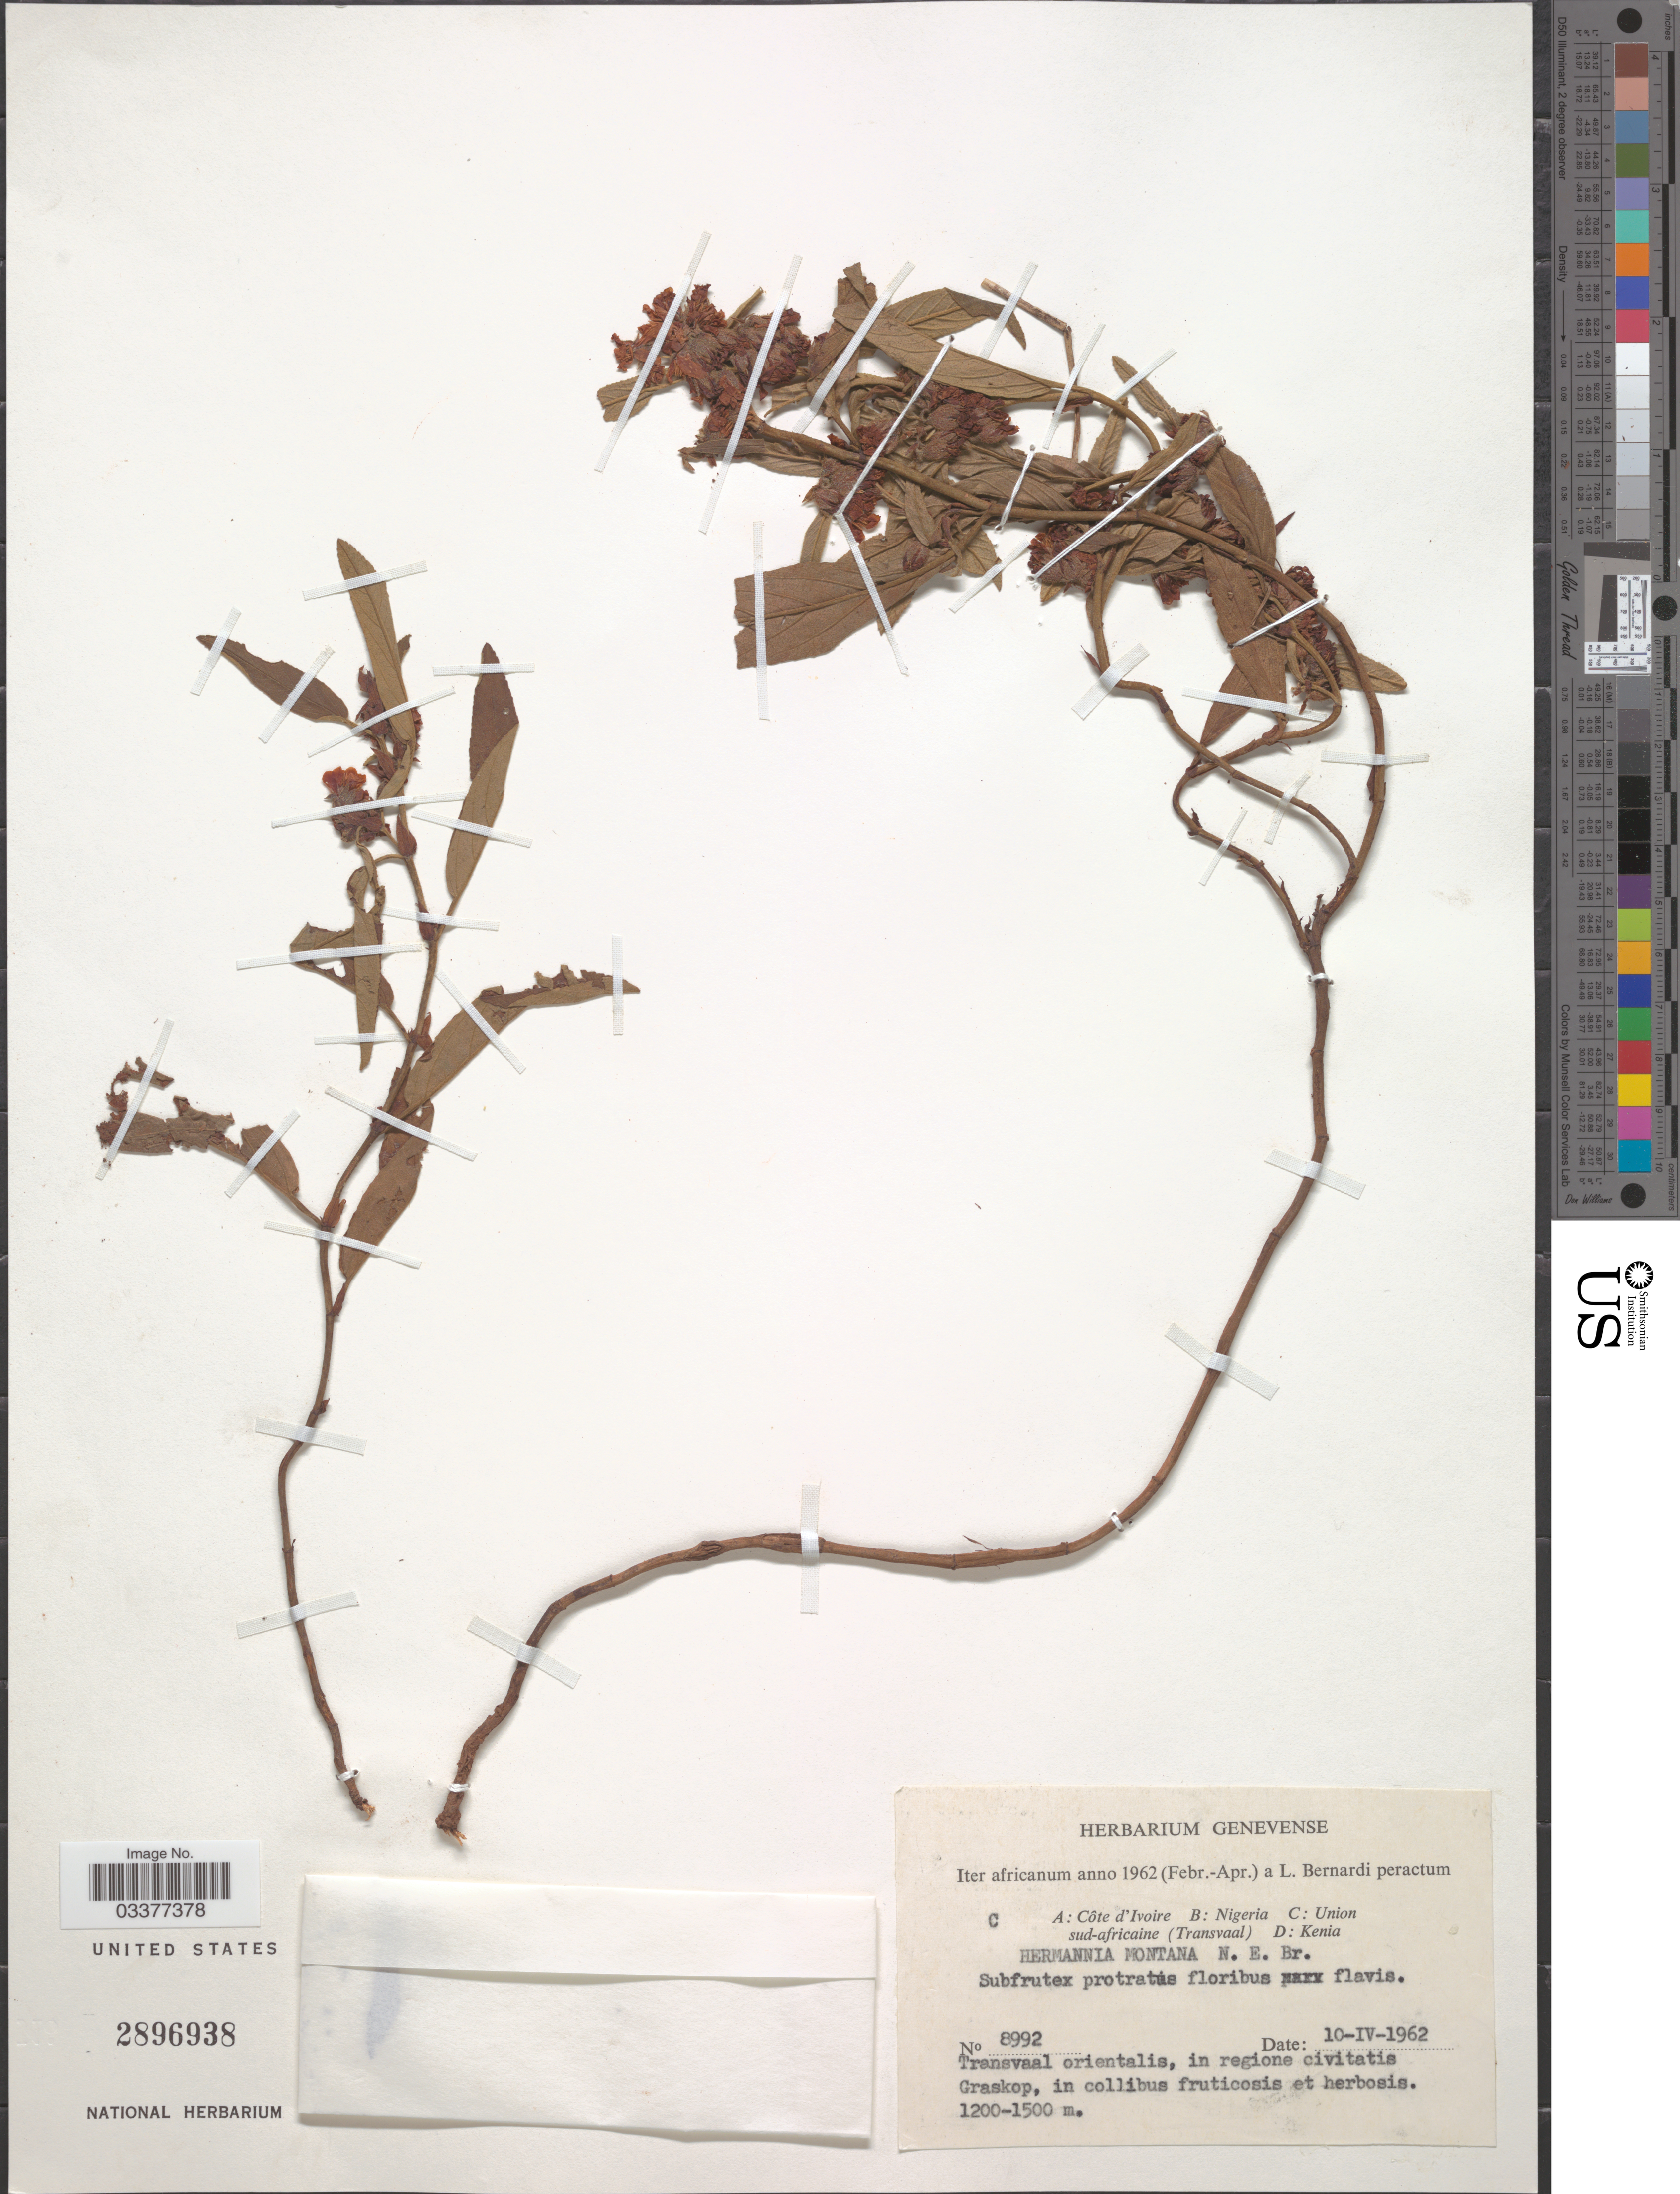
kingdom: Plantae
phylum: Tracheophyta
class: Magnoliopsida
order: Malvales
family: Malvaceae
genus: Hermannia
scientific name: Hermannia montana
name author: N.E. Br.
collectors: L. Bernardi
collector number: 8992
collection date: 1962-04-10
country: South Africa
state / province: Mpumalanga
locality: Union sud-africaine (Transvaal). Transvaal orientalis, in regione civitatis Graskop.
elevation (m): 1200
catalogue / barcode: US 2896938